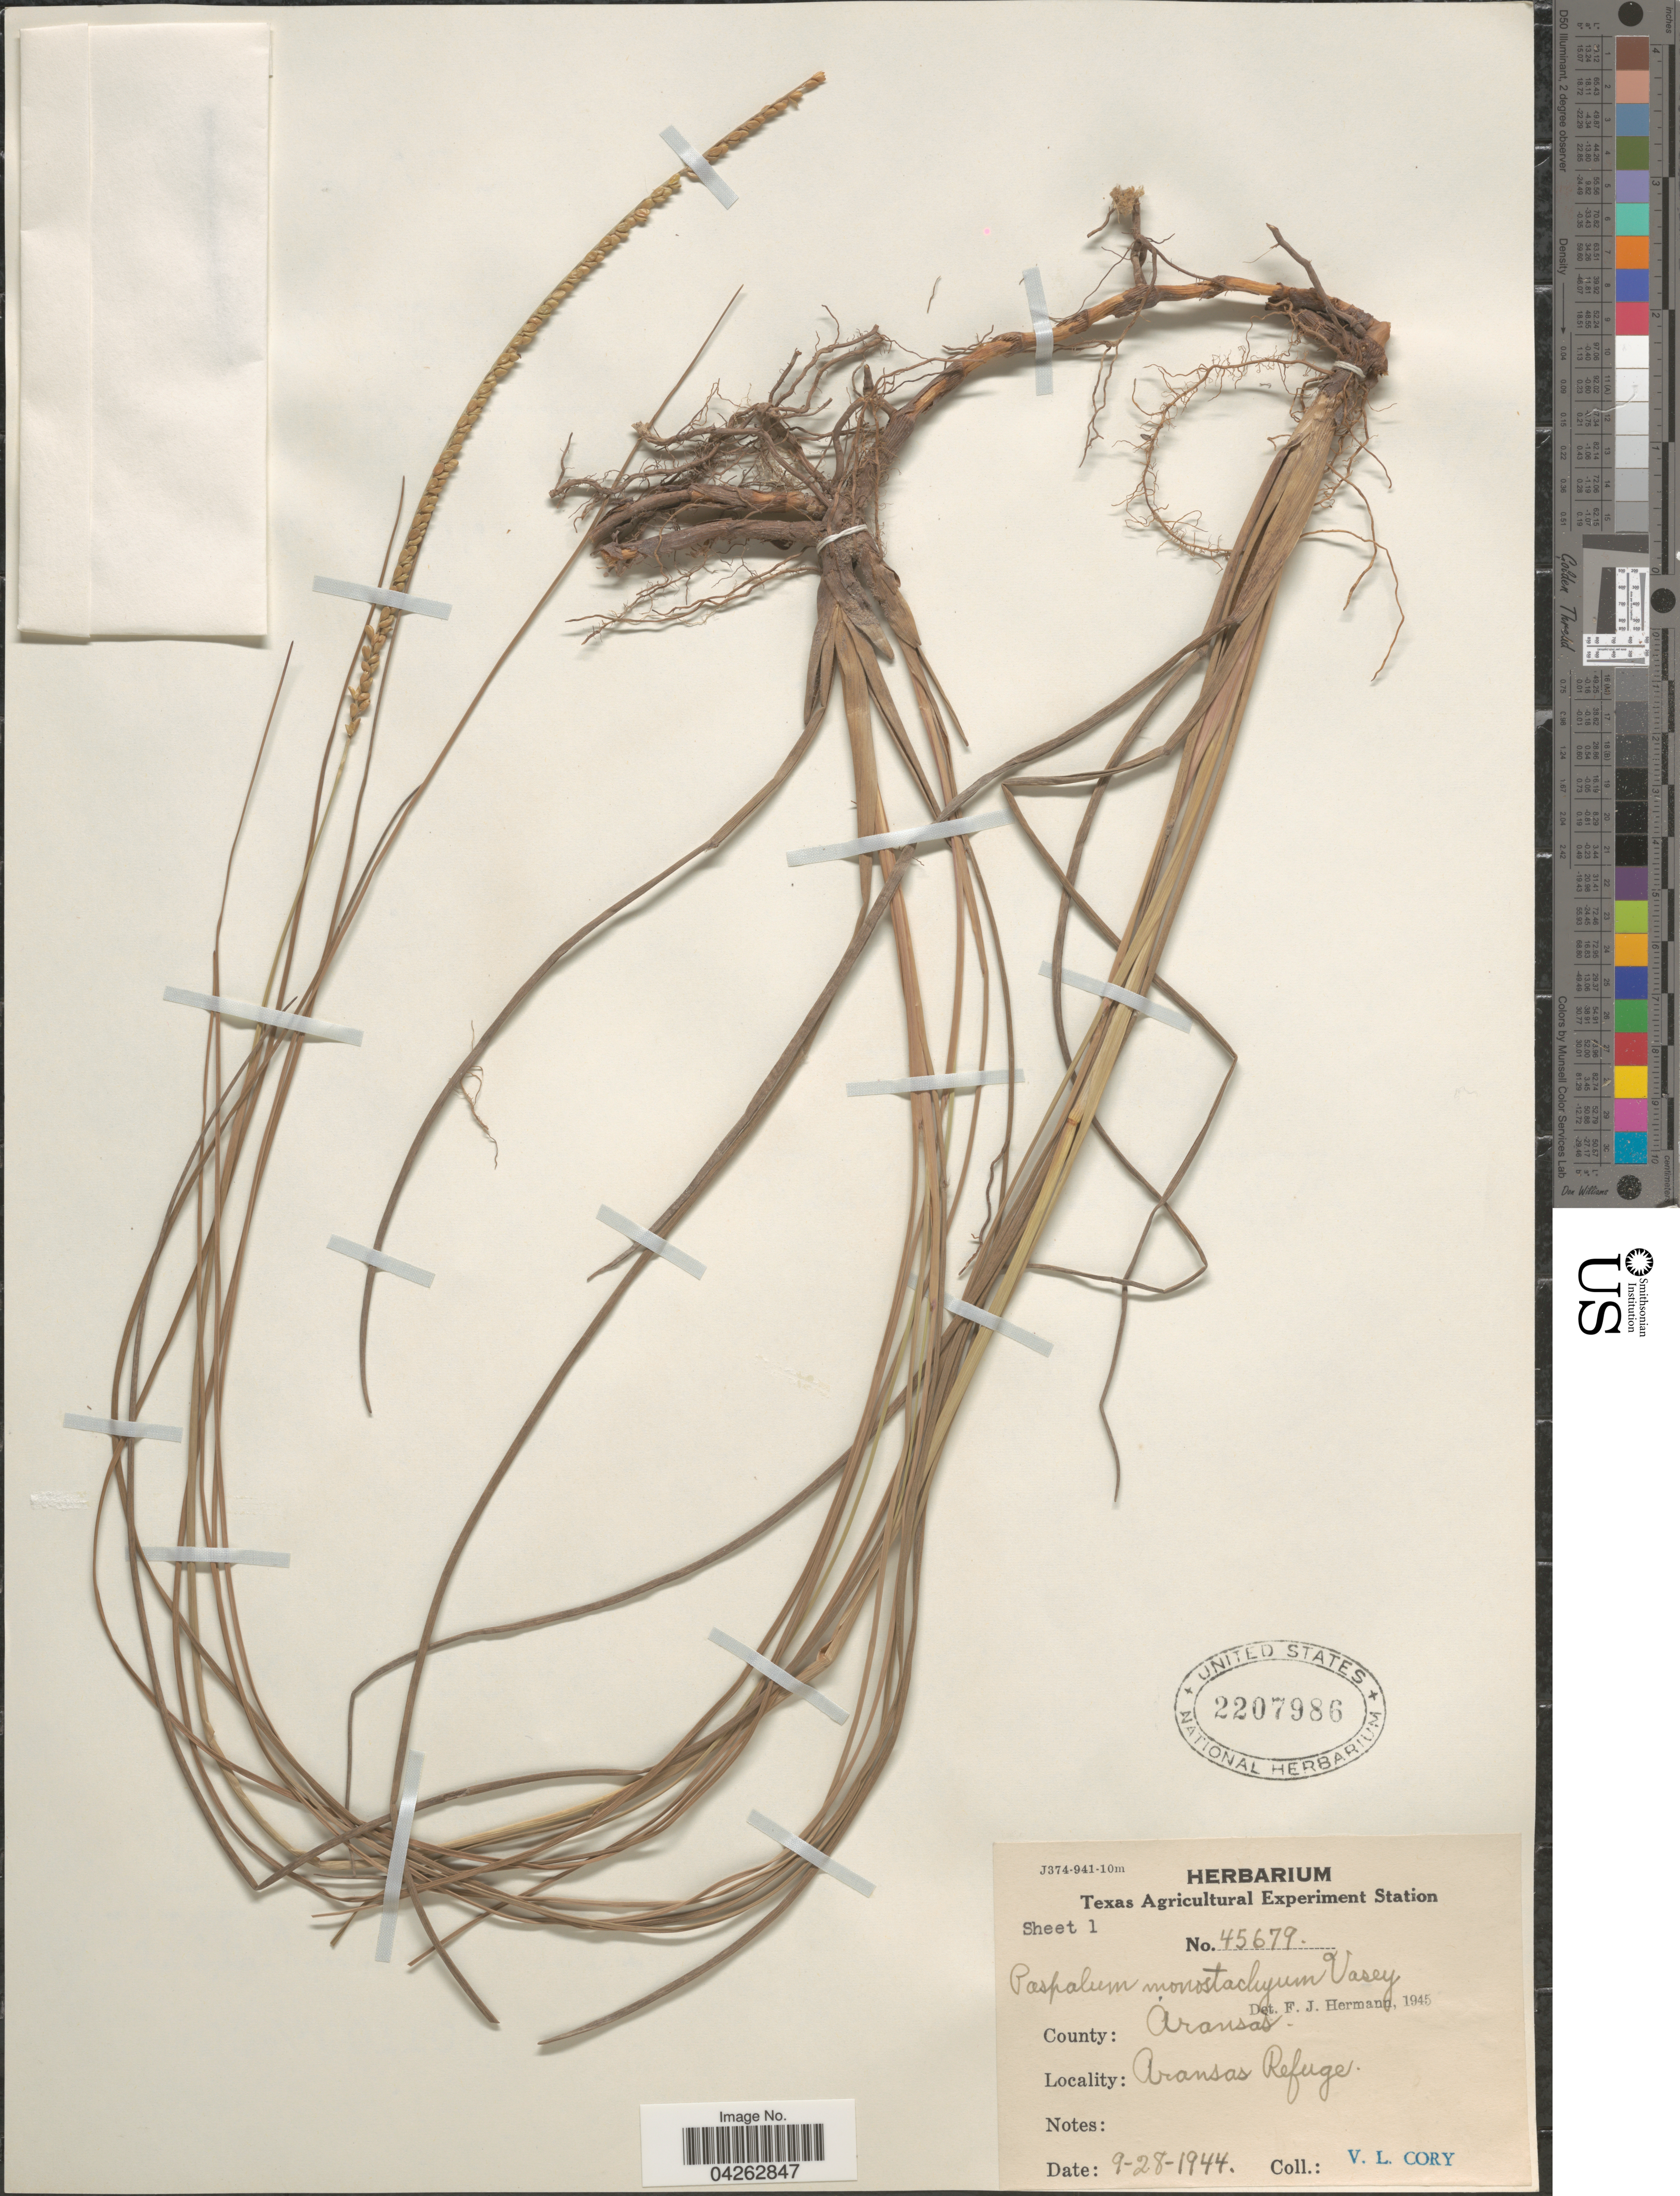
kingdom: Plantae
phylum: Tracheophyta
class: Liliopsida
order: Poales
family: Poaceae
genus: Paspalum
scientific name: Paspalum monostachyum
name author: Vasey ex Chapm.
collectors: V. Cory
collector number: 45679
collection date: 1944-09-28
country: United States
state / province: Texas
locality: County: Aransas. Aransas Refuge.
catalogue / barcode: US 2207986